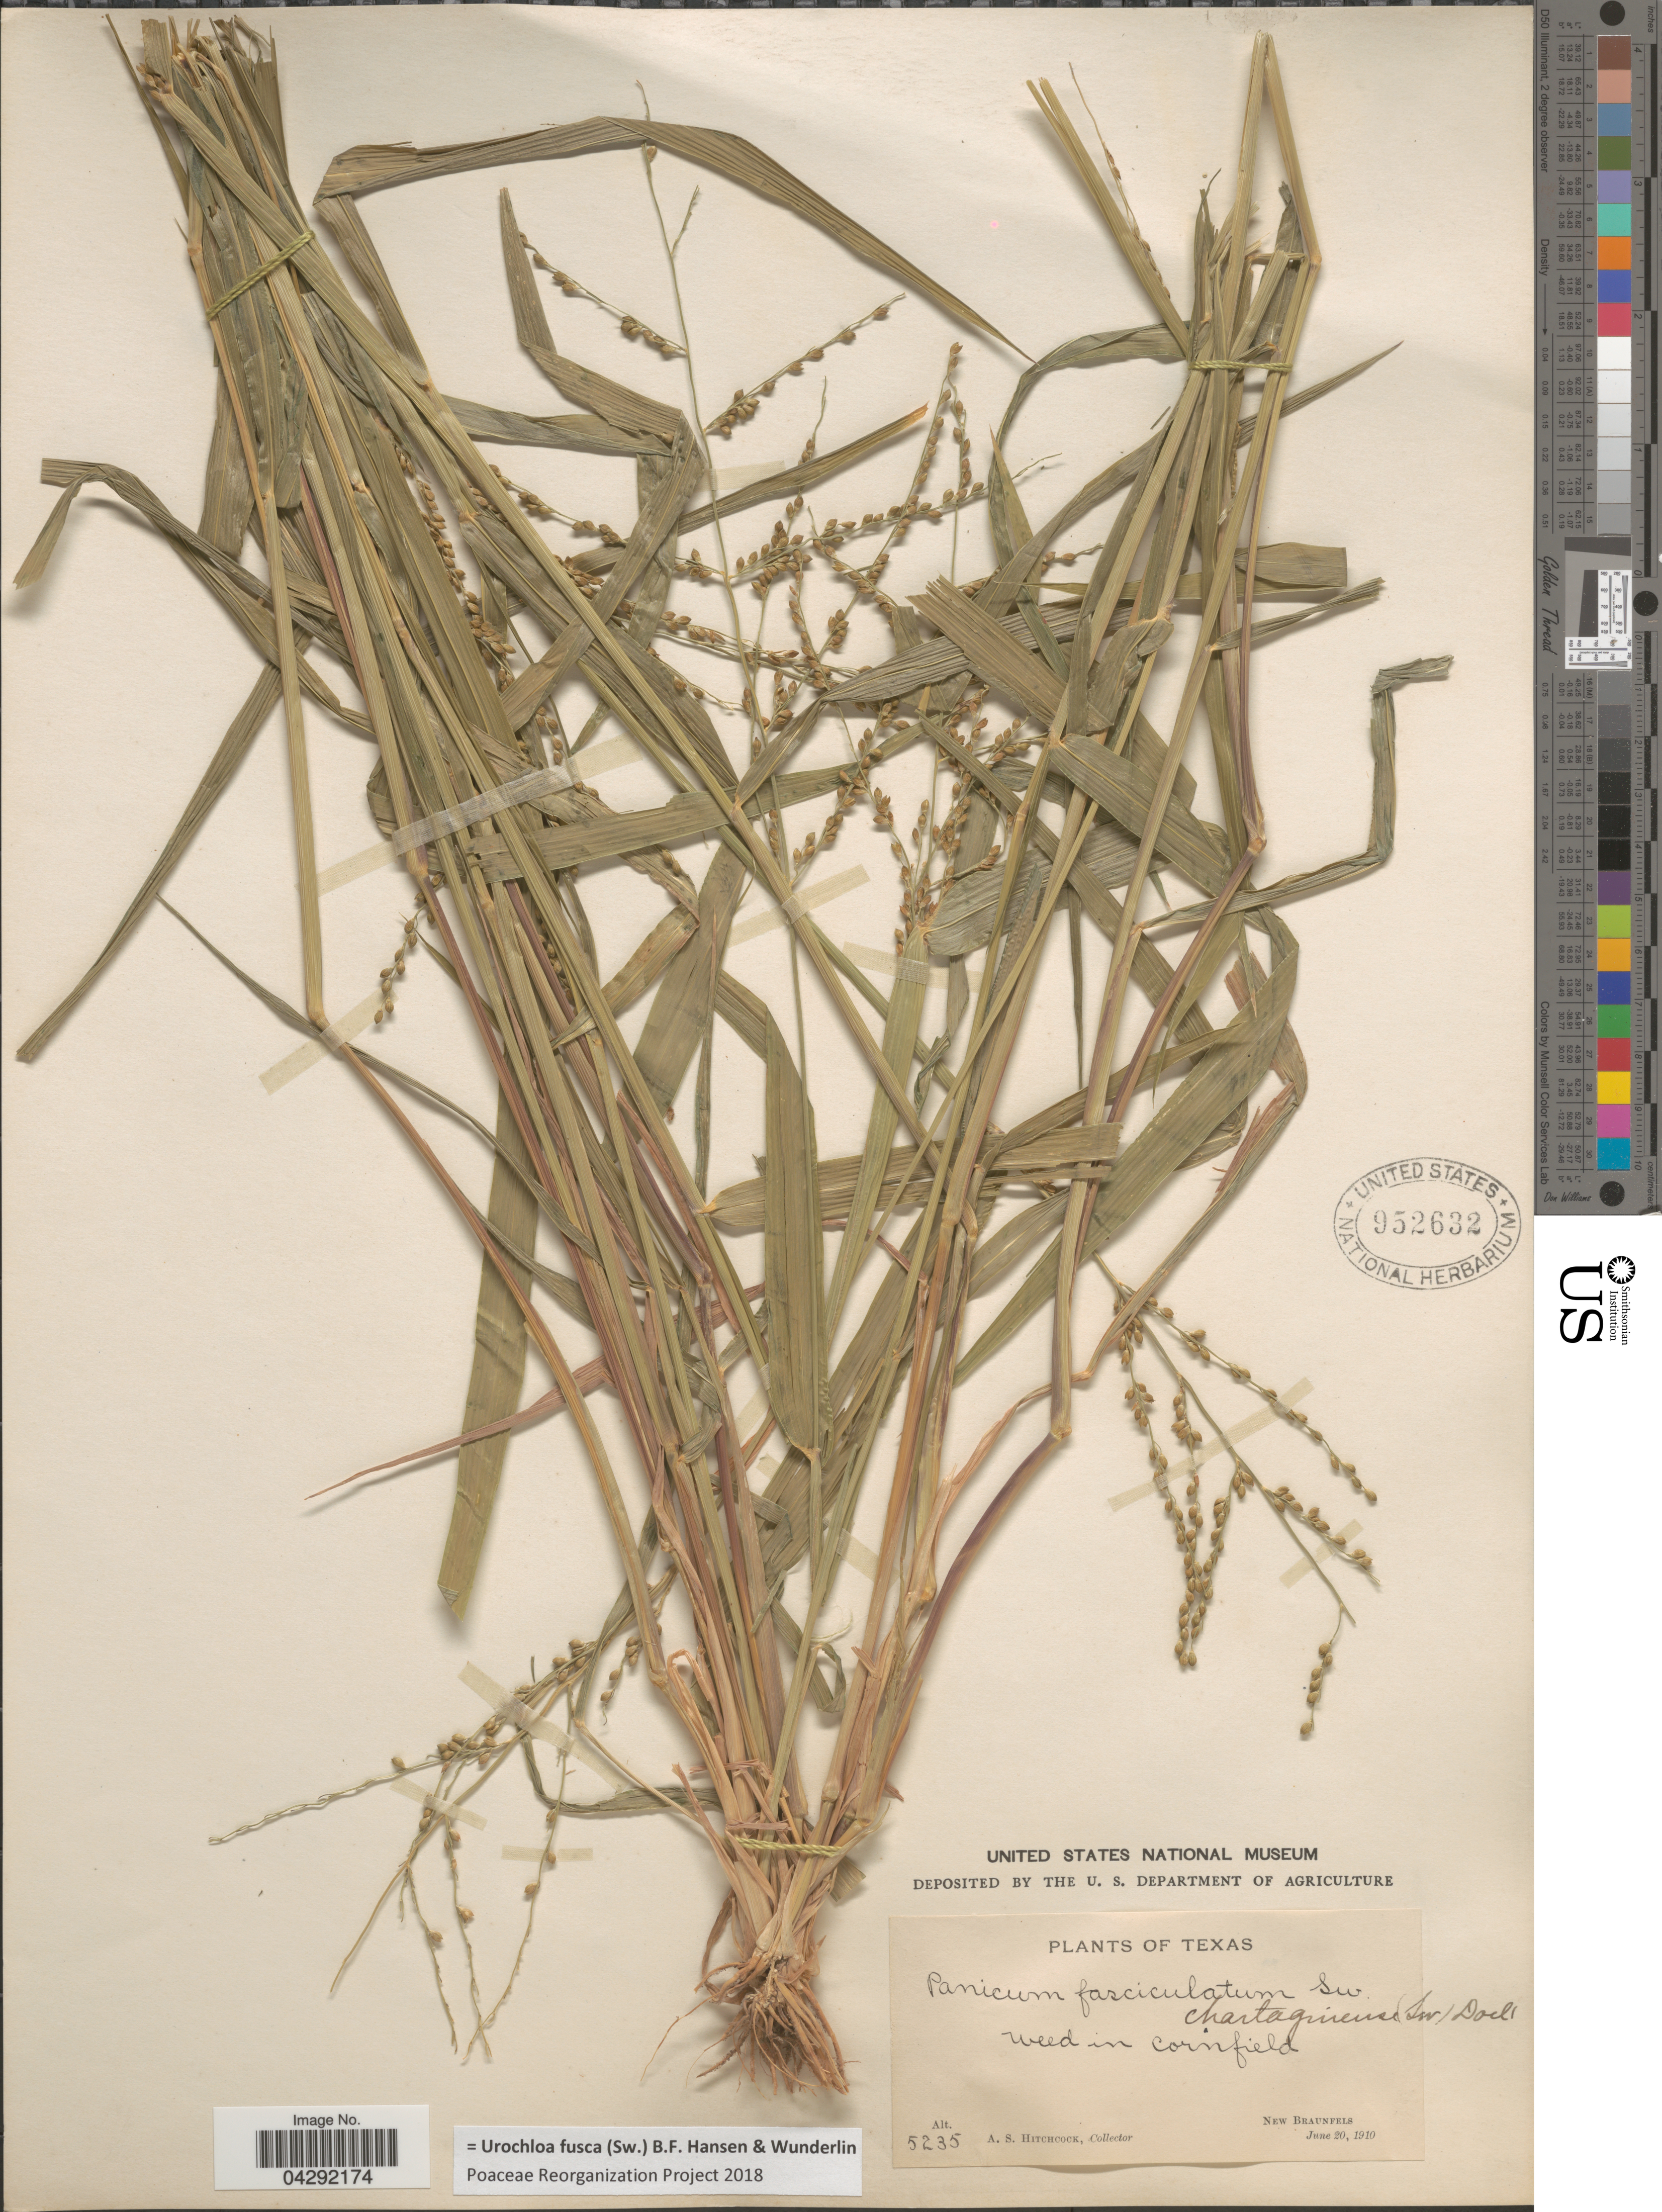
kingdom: Plantae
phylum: Tracheophyta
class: Liliopsida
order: Poales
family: Poaceae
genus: Urochloa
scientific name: Urochloa fusca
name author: (Sw.) B.F. Hansen & Wunderlin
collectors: A. S. Hitchcock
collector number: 5235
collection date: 1910-06-20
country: United States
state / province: Texas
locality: Weed in cornfield. New Braunfels.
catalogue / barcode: US 952632